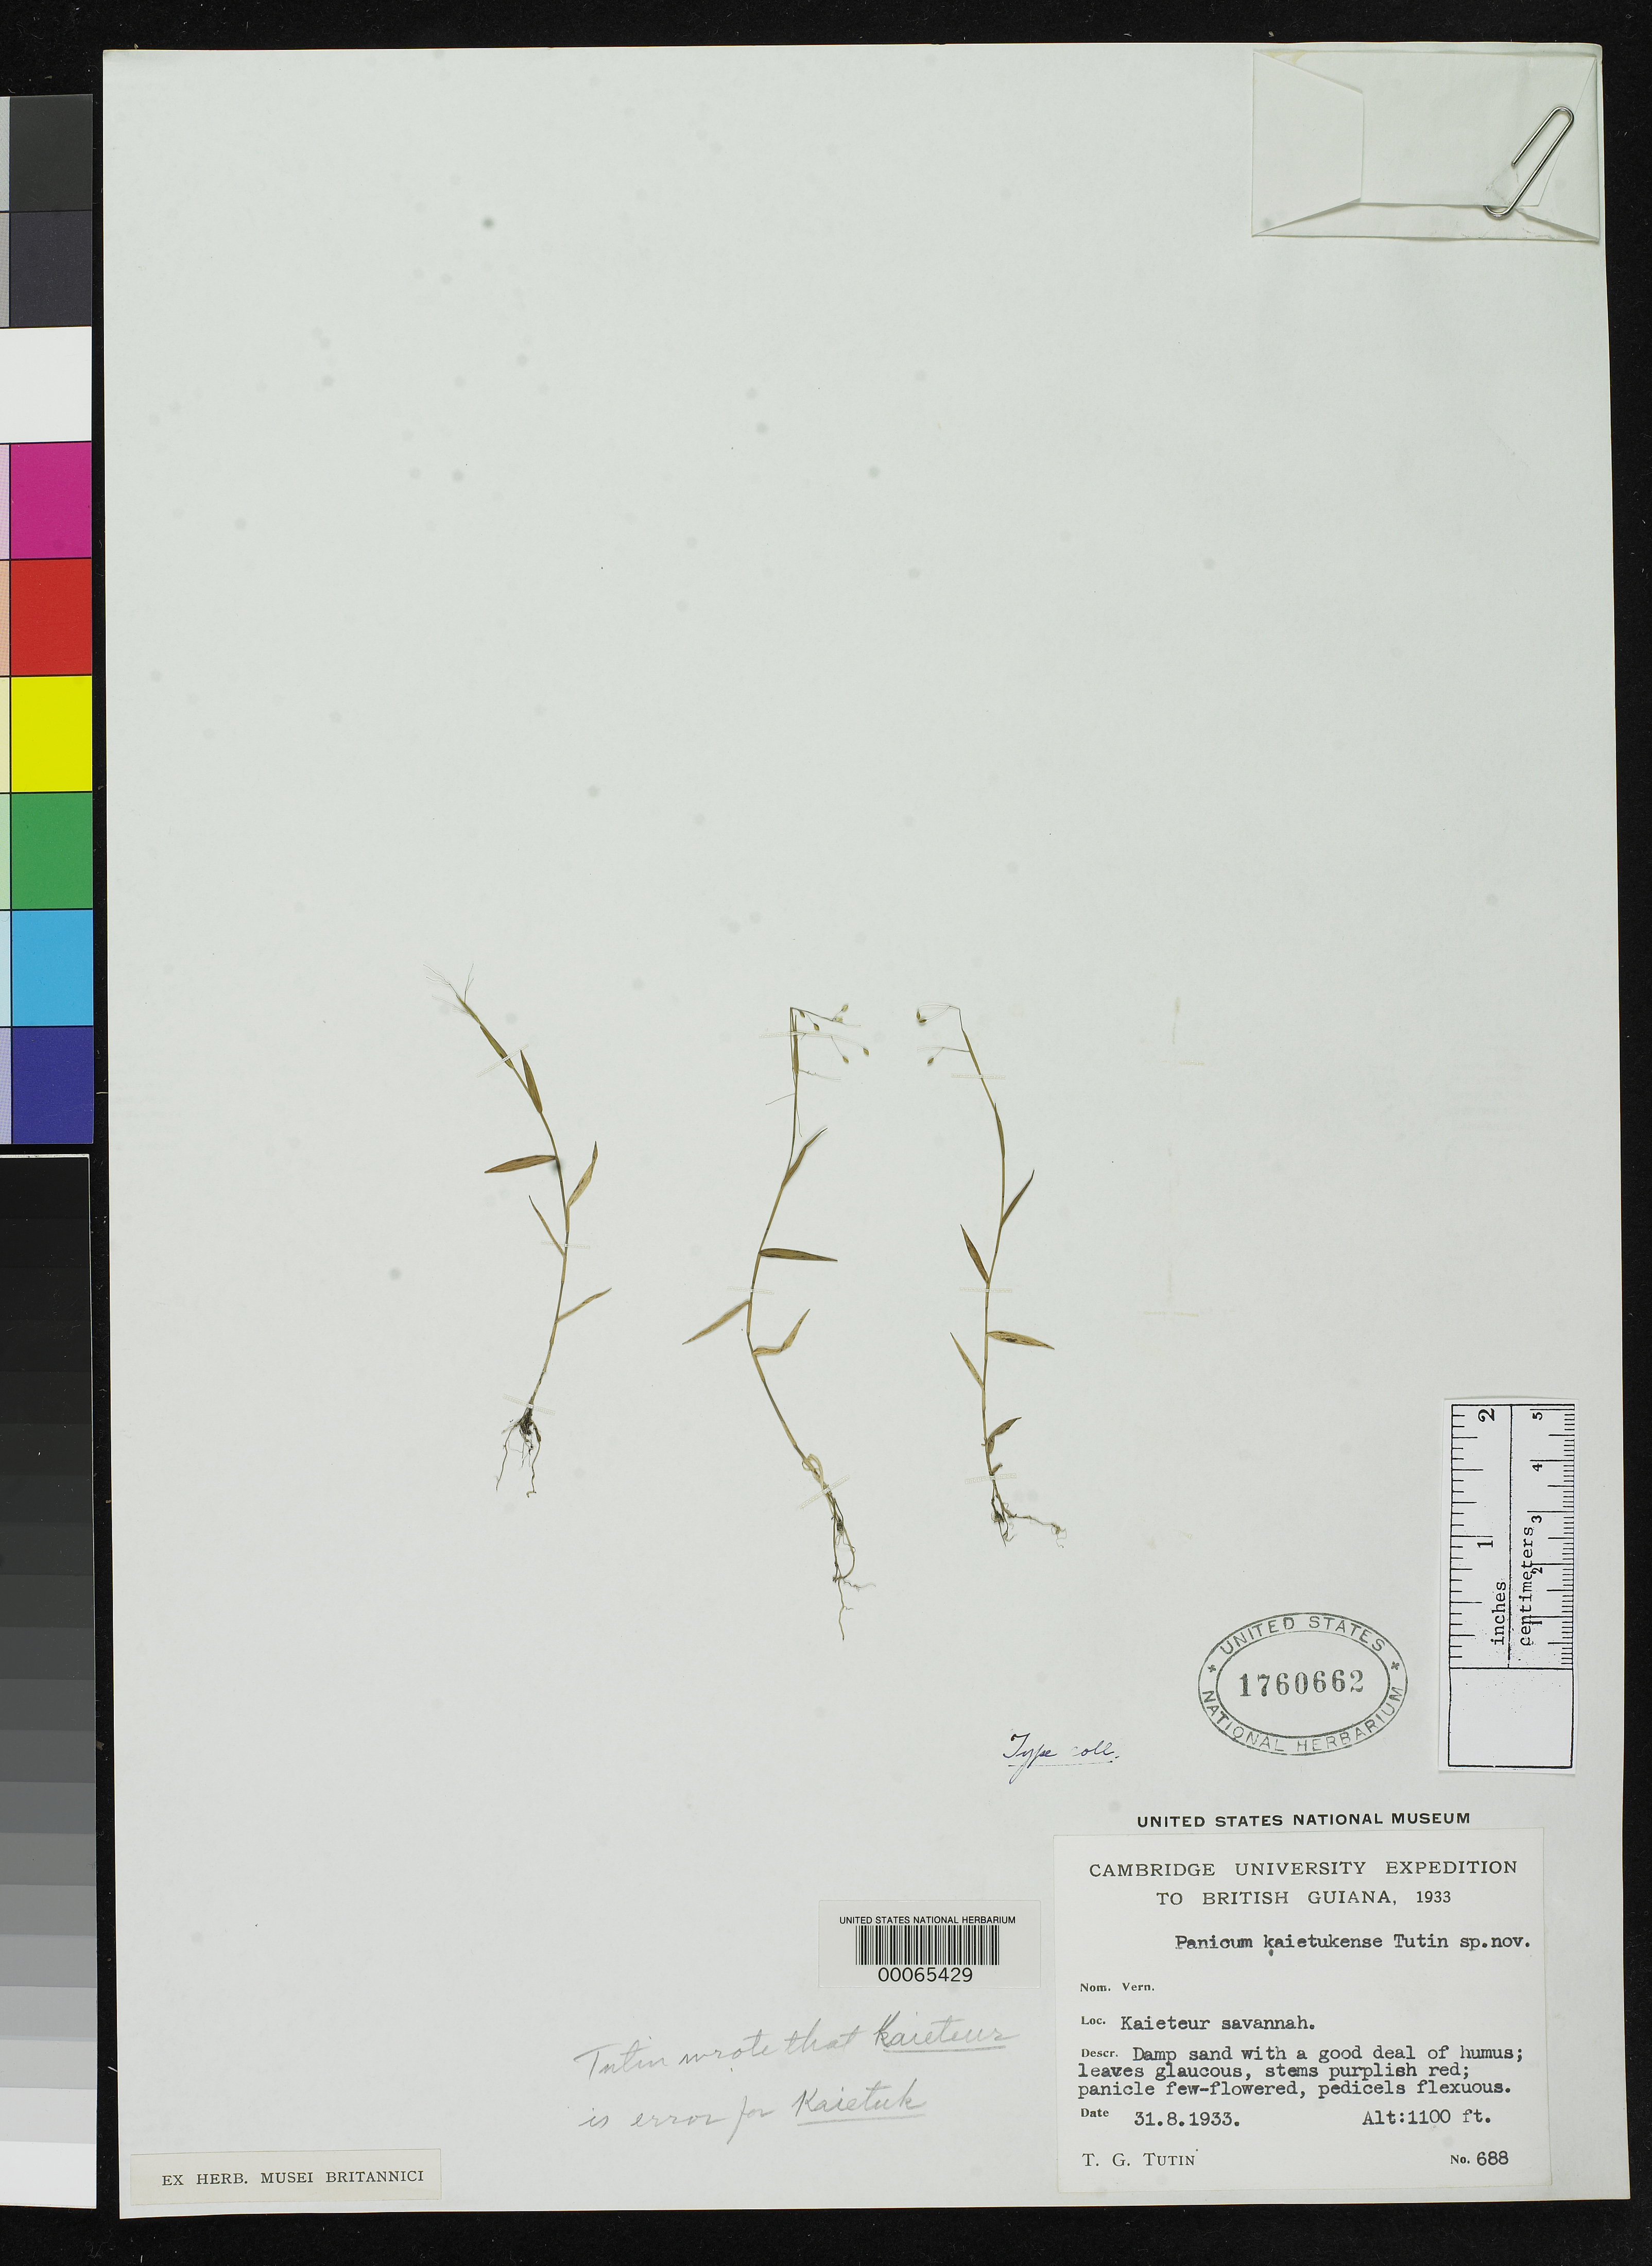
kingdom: Plantae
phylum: Tracheophyta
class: Liliopsida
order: Poales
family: Poaceae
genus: Panicum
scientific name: Panicum kaietukense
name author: Tutin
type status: Type Fragment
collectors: T. G. Tutin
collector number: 688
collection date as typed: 31 Aug 1933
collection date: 1933-08-31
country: Guyana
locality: Kaieteur savannah.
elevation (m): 335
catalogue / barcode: US 1760662